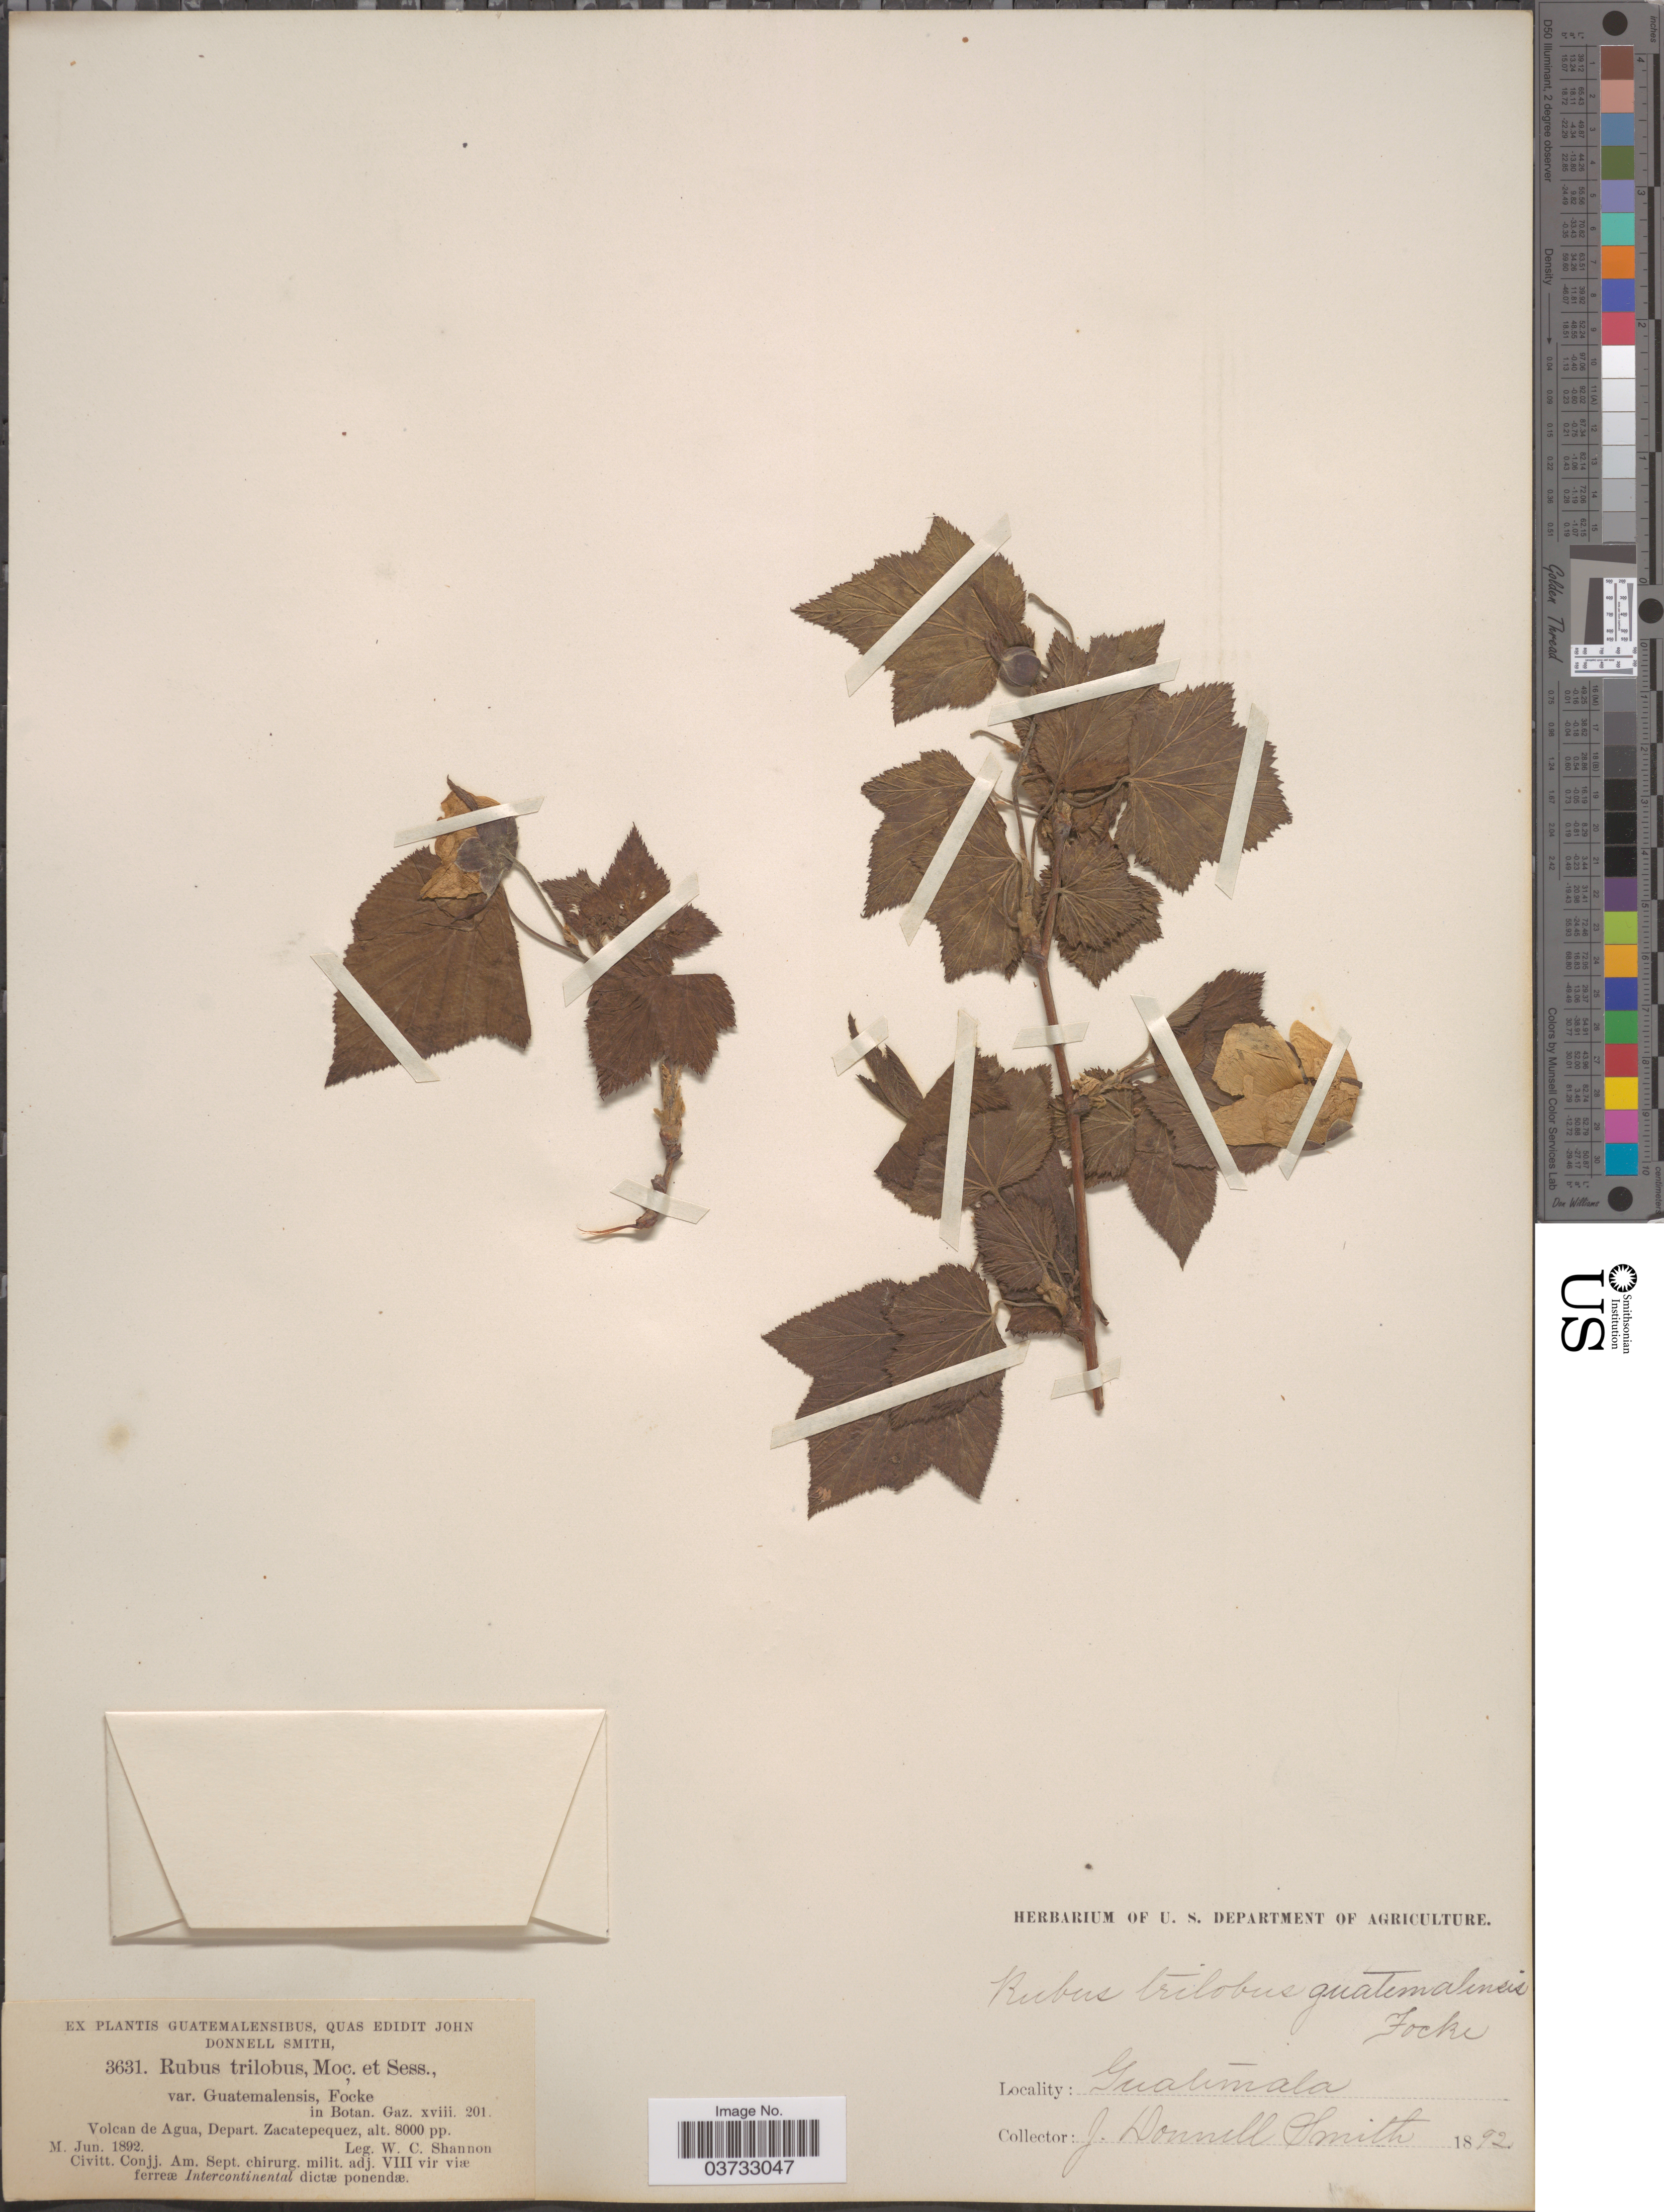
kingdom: Plantae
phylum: Tracheophyta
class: Magnoliopsida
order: Rosales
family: Rosaceae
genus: Rubus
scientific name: Rubus trilobus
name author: Moc. & Sessé ex Ser.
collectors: J. Donnell Smith & W. C. Shannon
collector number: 3631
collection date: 1892-06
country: Guatemala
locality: Volcan de Agua, Depart. Zacatepequez.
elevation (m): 2438